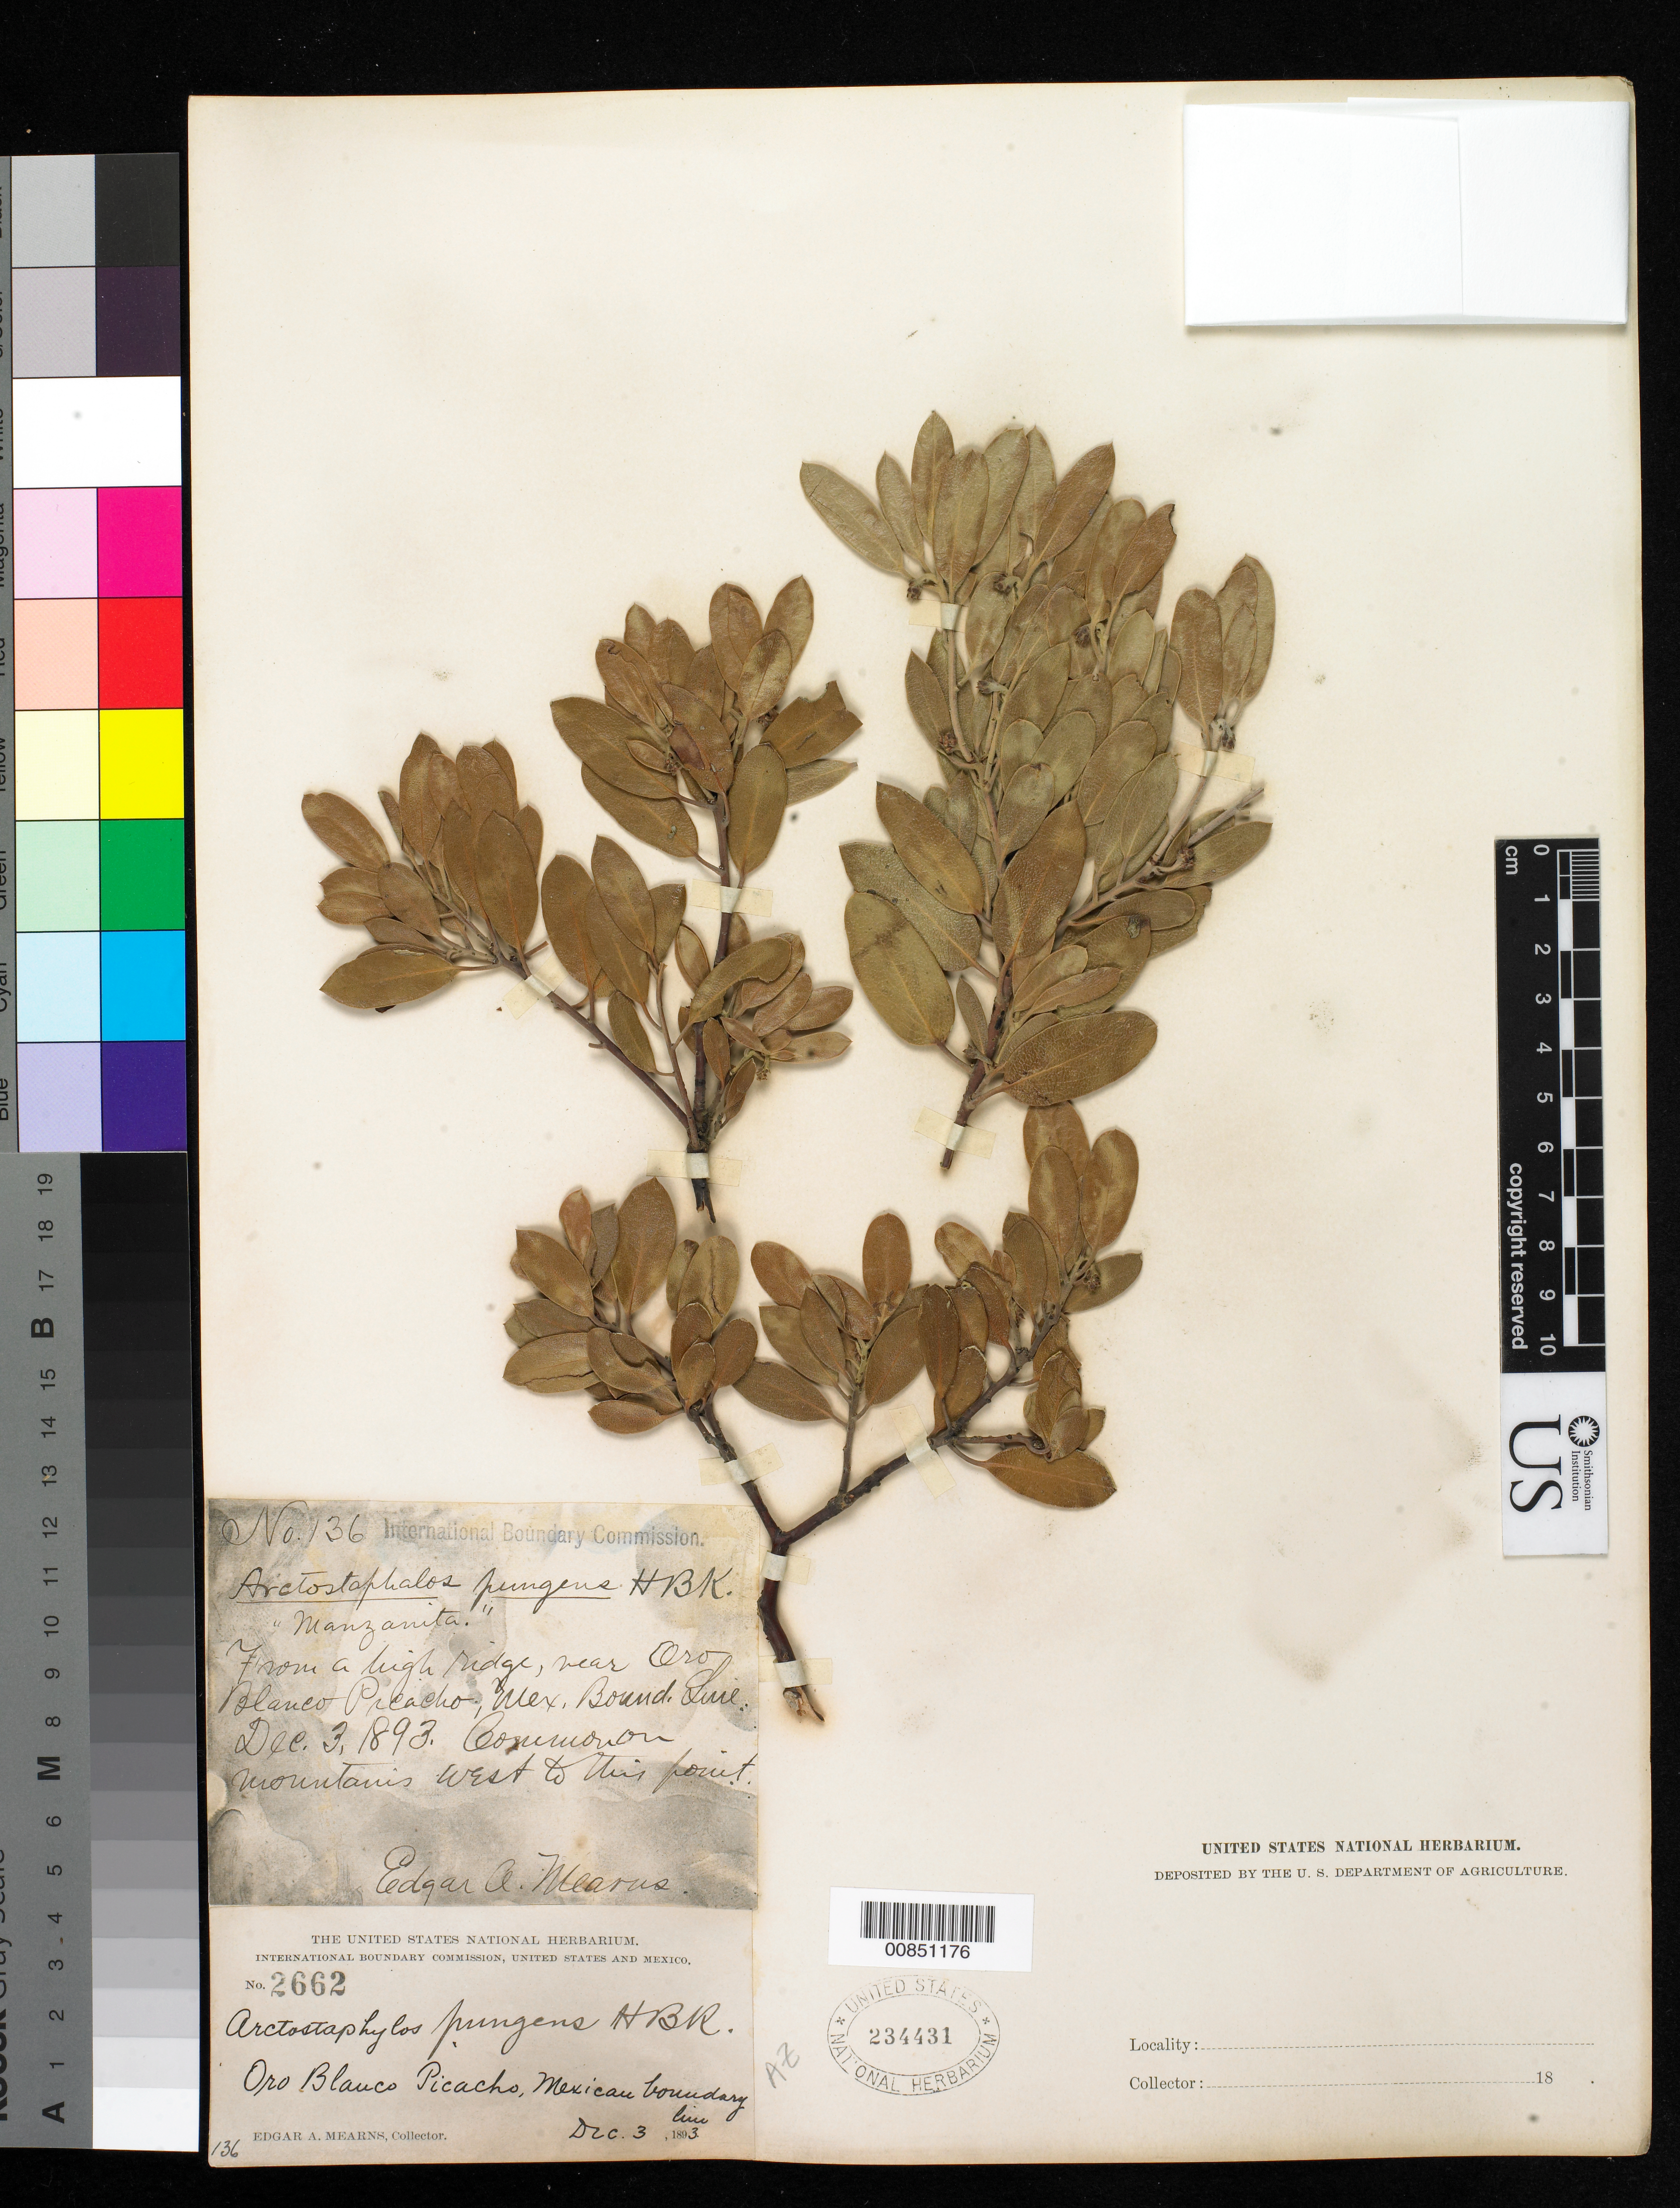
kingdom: Plantae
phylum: Tracheophyta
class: Magnoliopsida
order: Ericales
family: Ericaceae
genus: Arctostaphylos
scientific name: Arctostaphylos pungens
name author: Kunth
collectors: E. A. Mearns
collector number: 2662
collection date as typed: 03 Dec 1893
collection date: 1893-12-03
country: United States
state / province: Arizona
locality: Oro Blanco Picacho, Mexican Boundary Line.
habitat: High ridge.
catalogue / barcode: US 234431